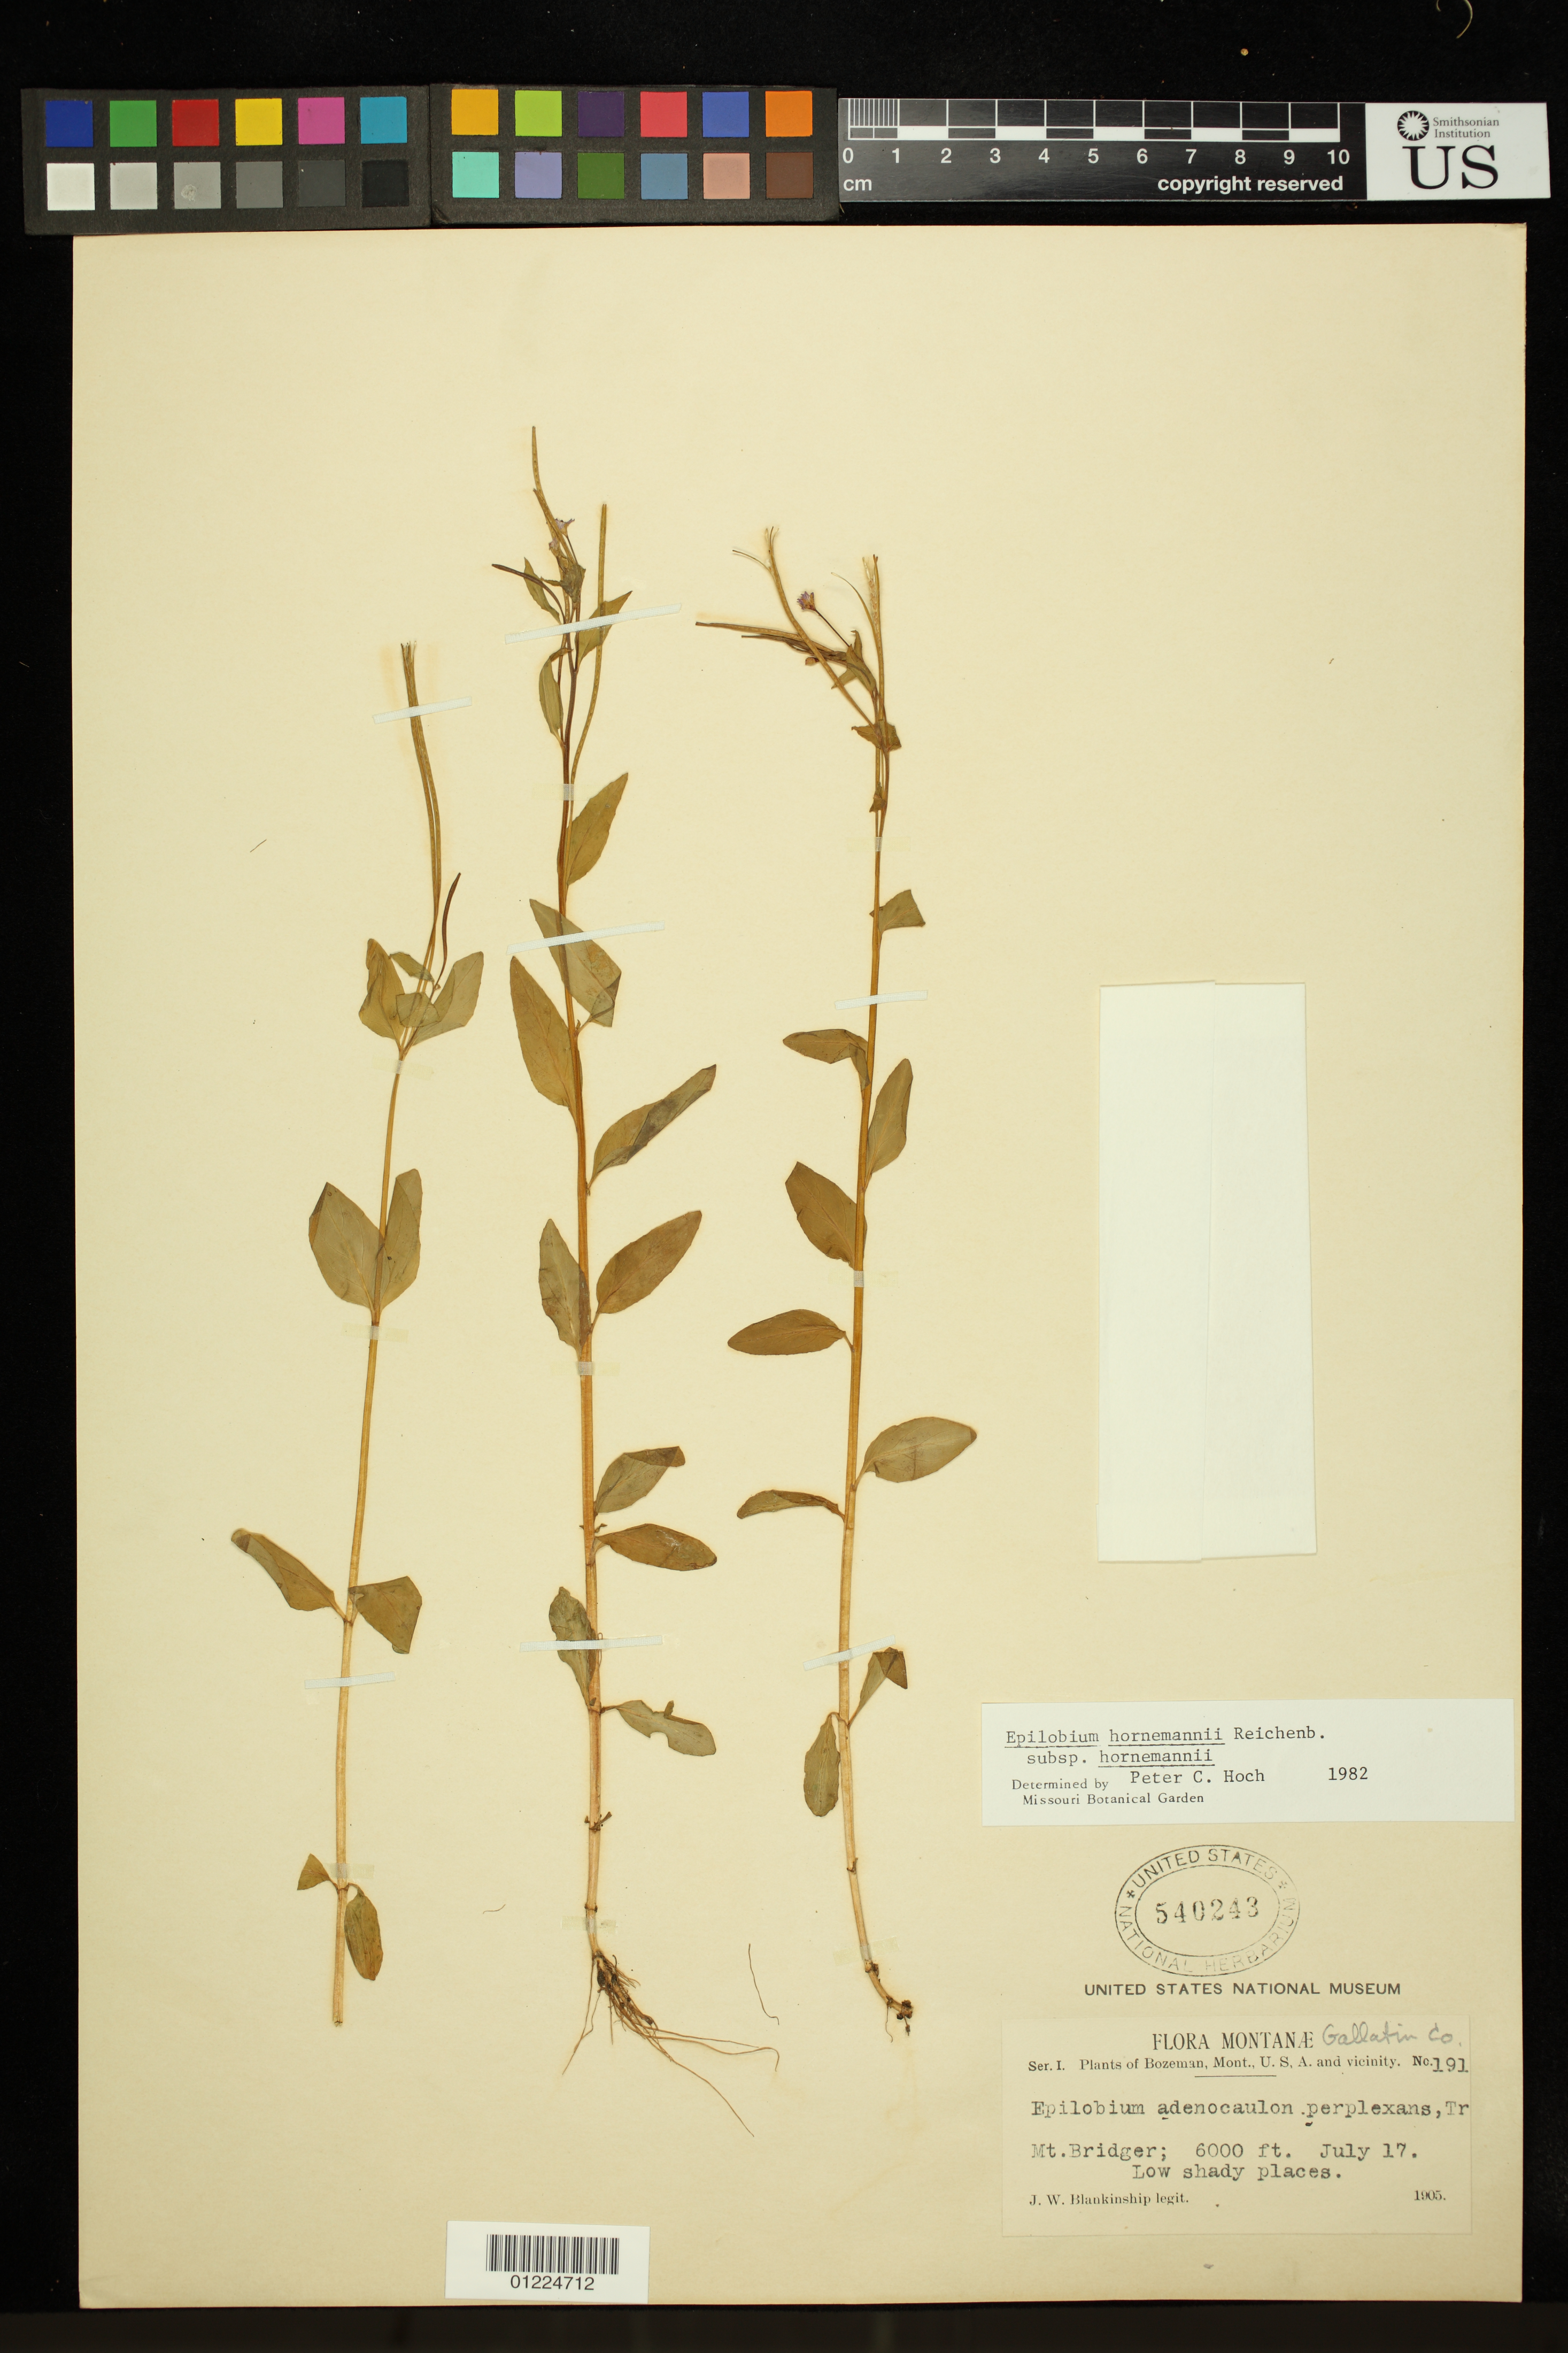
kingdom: Plantae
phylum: Tracheophyta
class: Magnoliopsida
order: Myrtales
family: Onagraceae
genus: Epilobium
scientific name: Epilobium hornemannii subsp. hornemannii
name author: Rchb.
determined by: Hoch, P. C.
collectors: J. W. Blankinship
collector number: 191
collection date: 1905-07-17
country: United States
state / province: Montana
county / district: Gallatin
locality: Bozeman and vicinity, Mt. Bridger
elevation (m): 1829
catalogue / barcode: US 540243